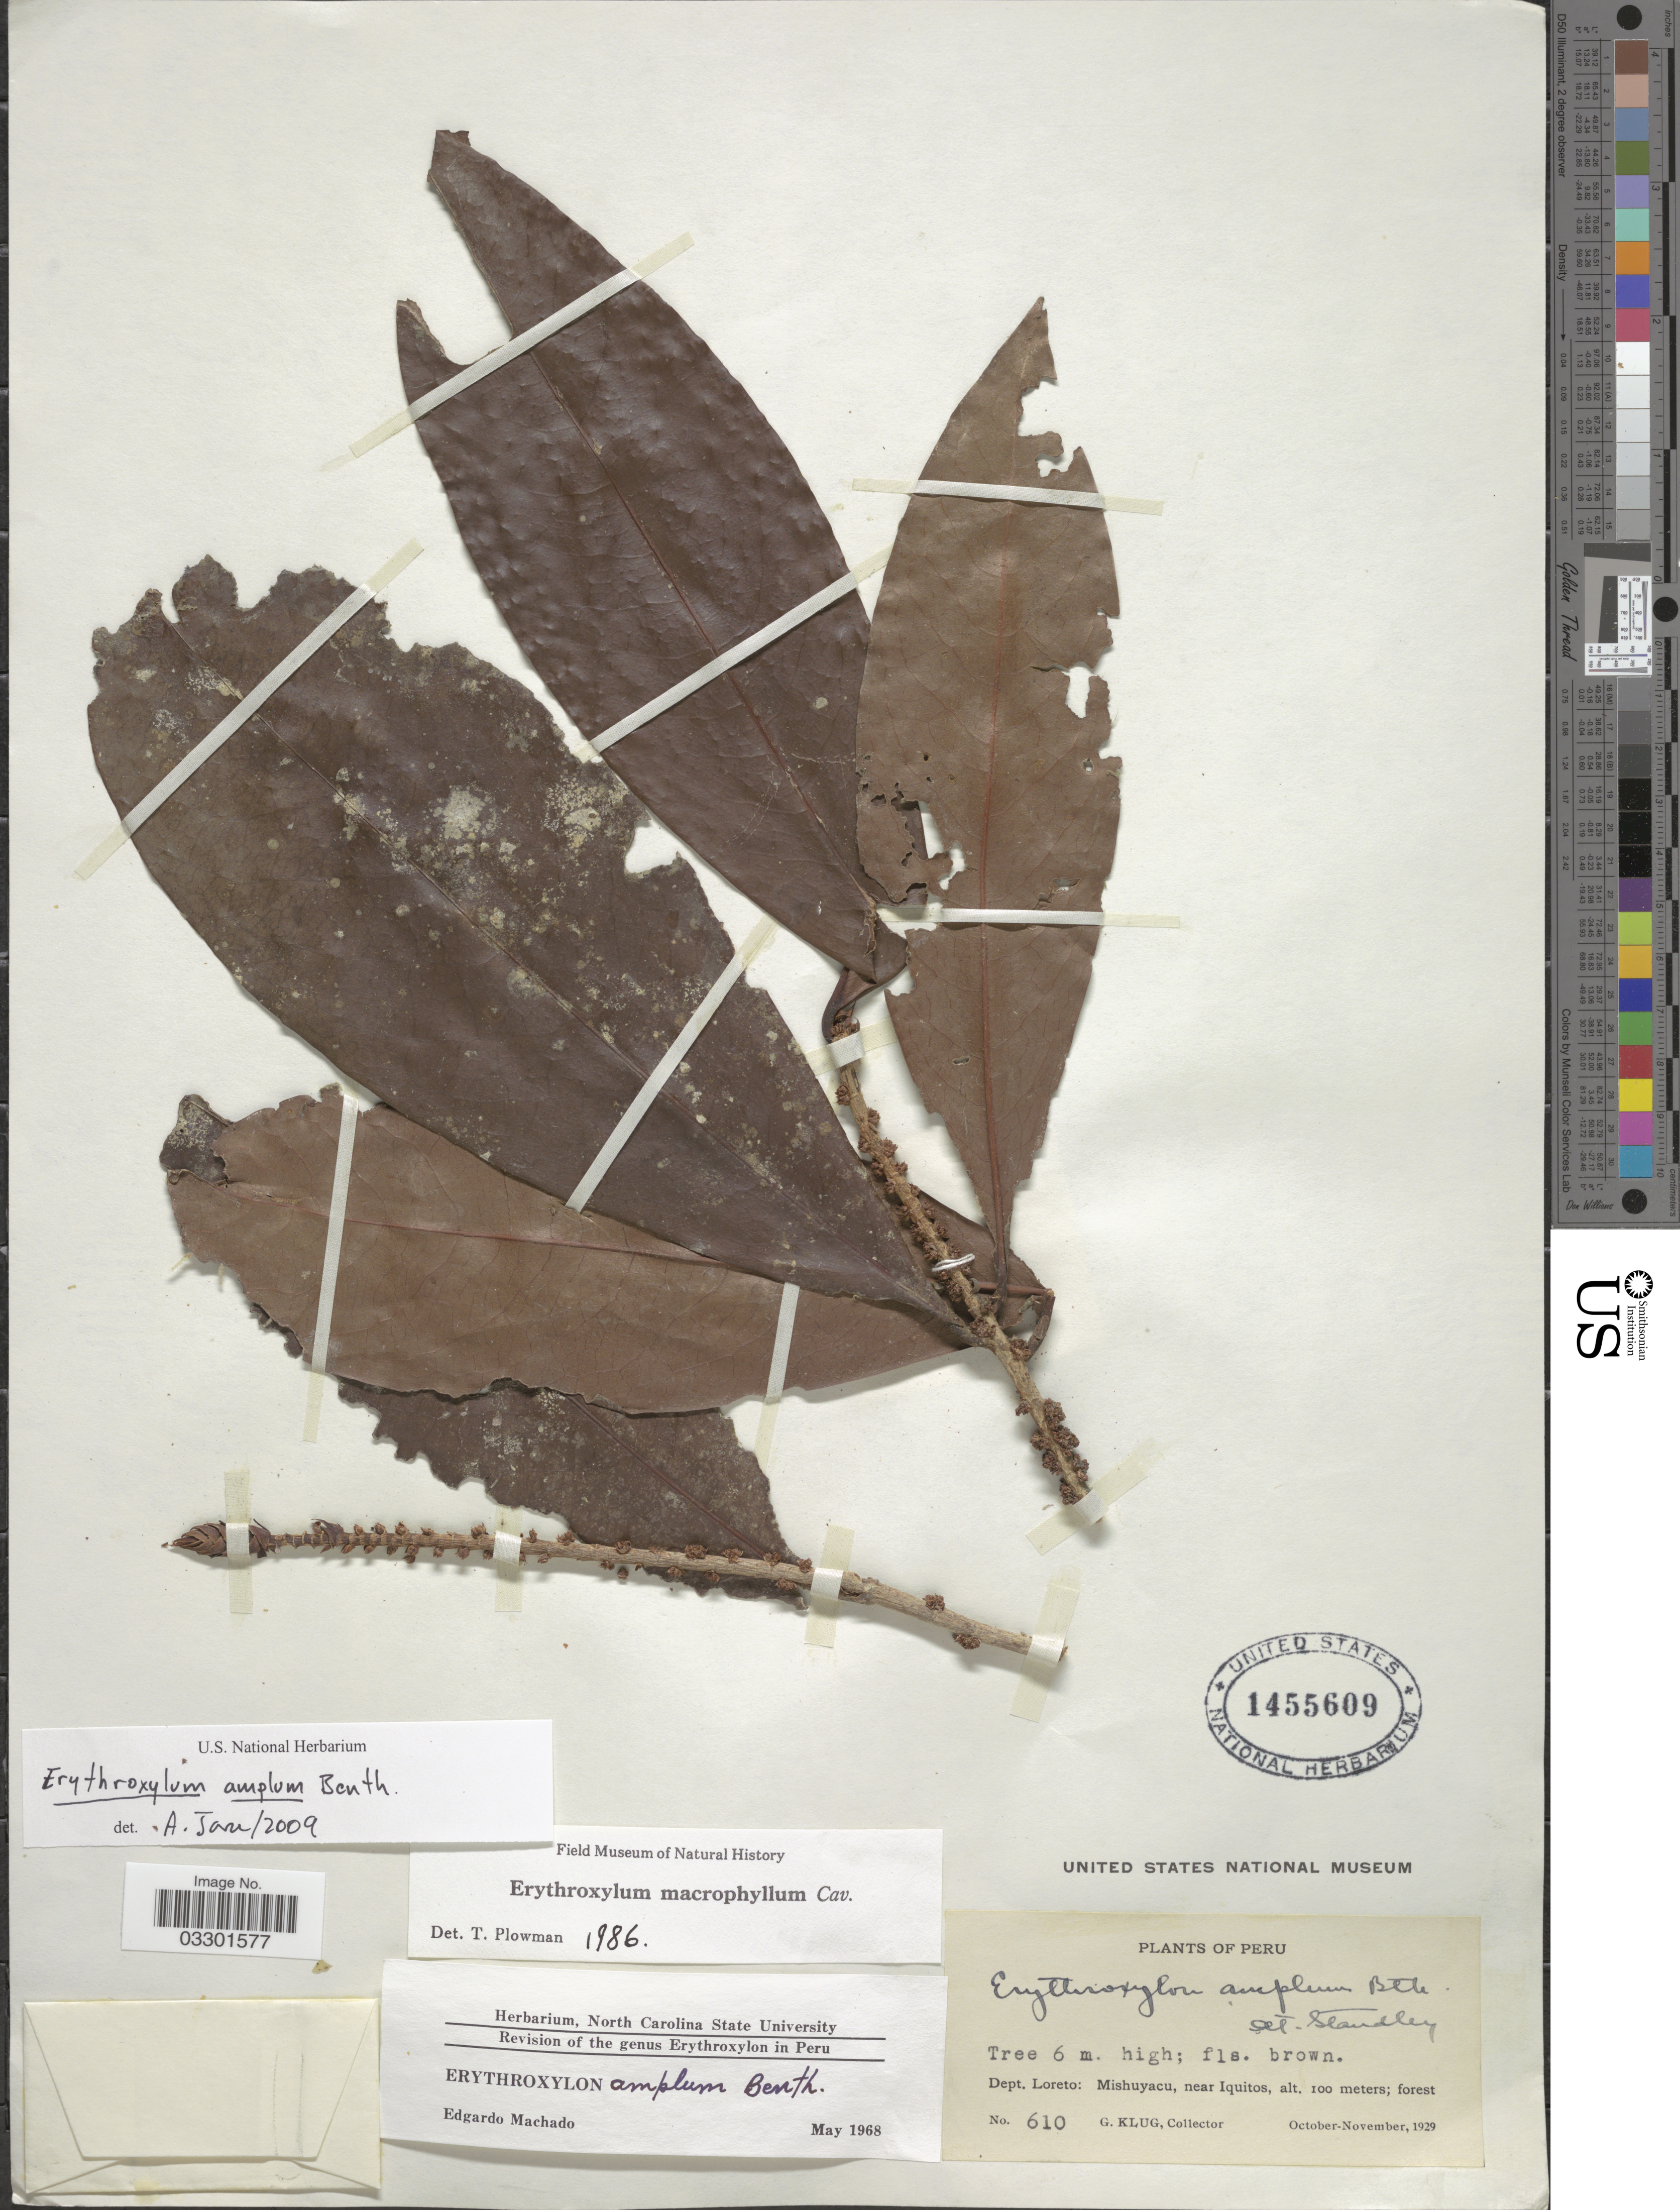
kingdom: Plantae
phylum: Tracheophyta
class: Magnoliopsida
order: Malpighiales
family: Erythroxylaceae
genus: Erythroxylum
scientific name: Erythroxylum amplum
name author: Benth.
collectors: G. Klug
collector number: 610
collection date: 1929-10/1929-11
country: Peru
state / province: Loreto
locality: Dept. Loreto: Mishuyacu, near Iquitos.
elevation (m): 100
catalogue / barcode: US 1455609